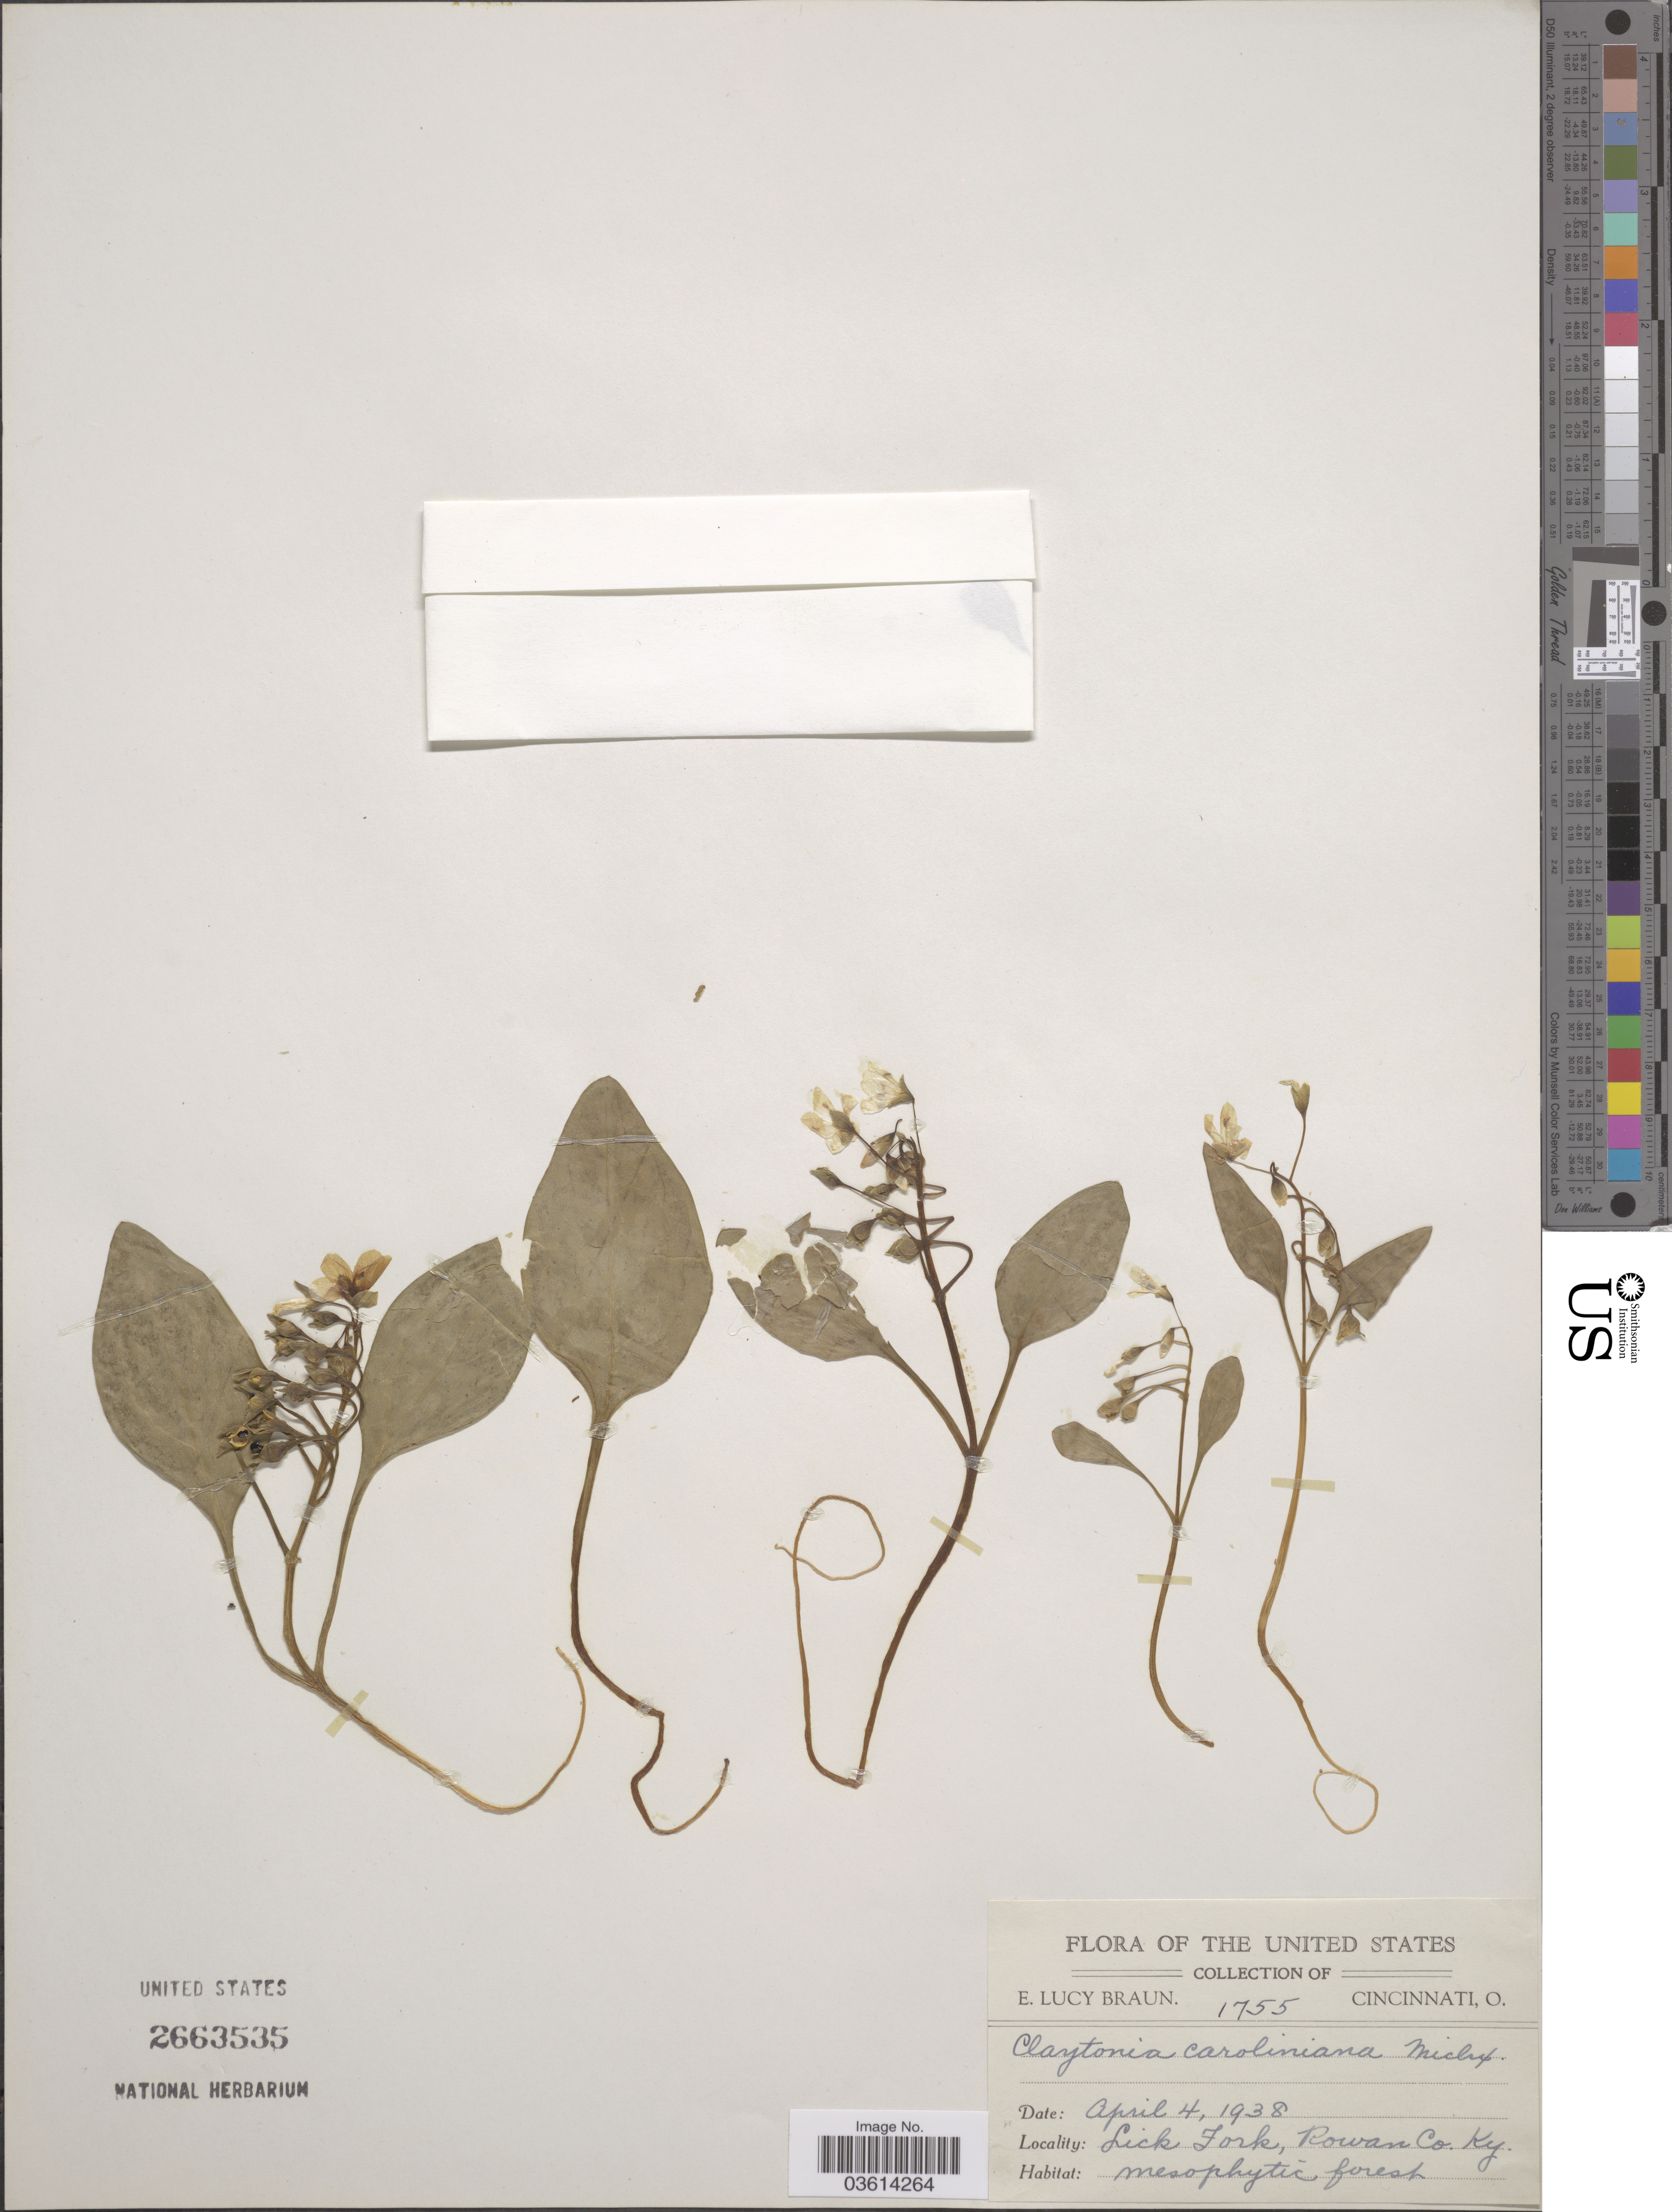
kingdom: Plantae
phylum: Tracheophyta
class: Magnoliopsida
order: Caryophyllales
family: Montiaceae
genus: Claytonia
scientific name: Claytonia caroliniana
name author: Michx.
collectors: E. L. Braun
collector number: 1755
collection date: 1938-04-04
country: United States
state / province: Kentucky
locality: Lick Fork, Rowan Co.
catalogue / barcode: US 2663535